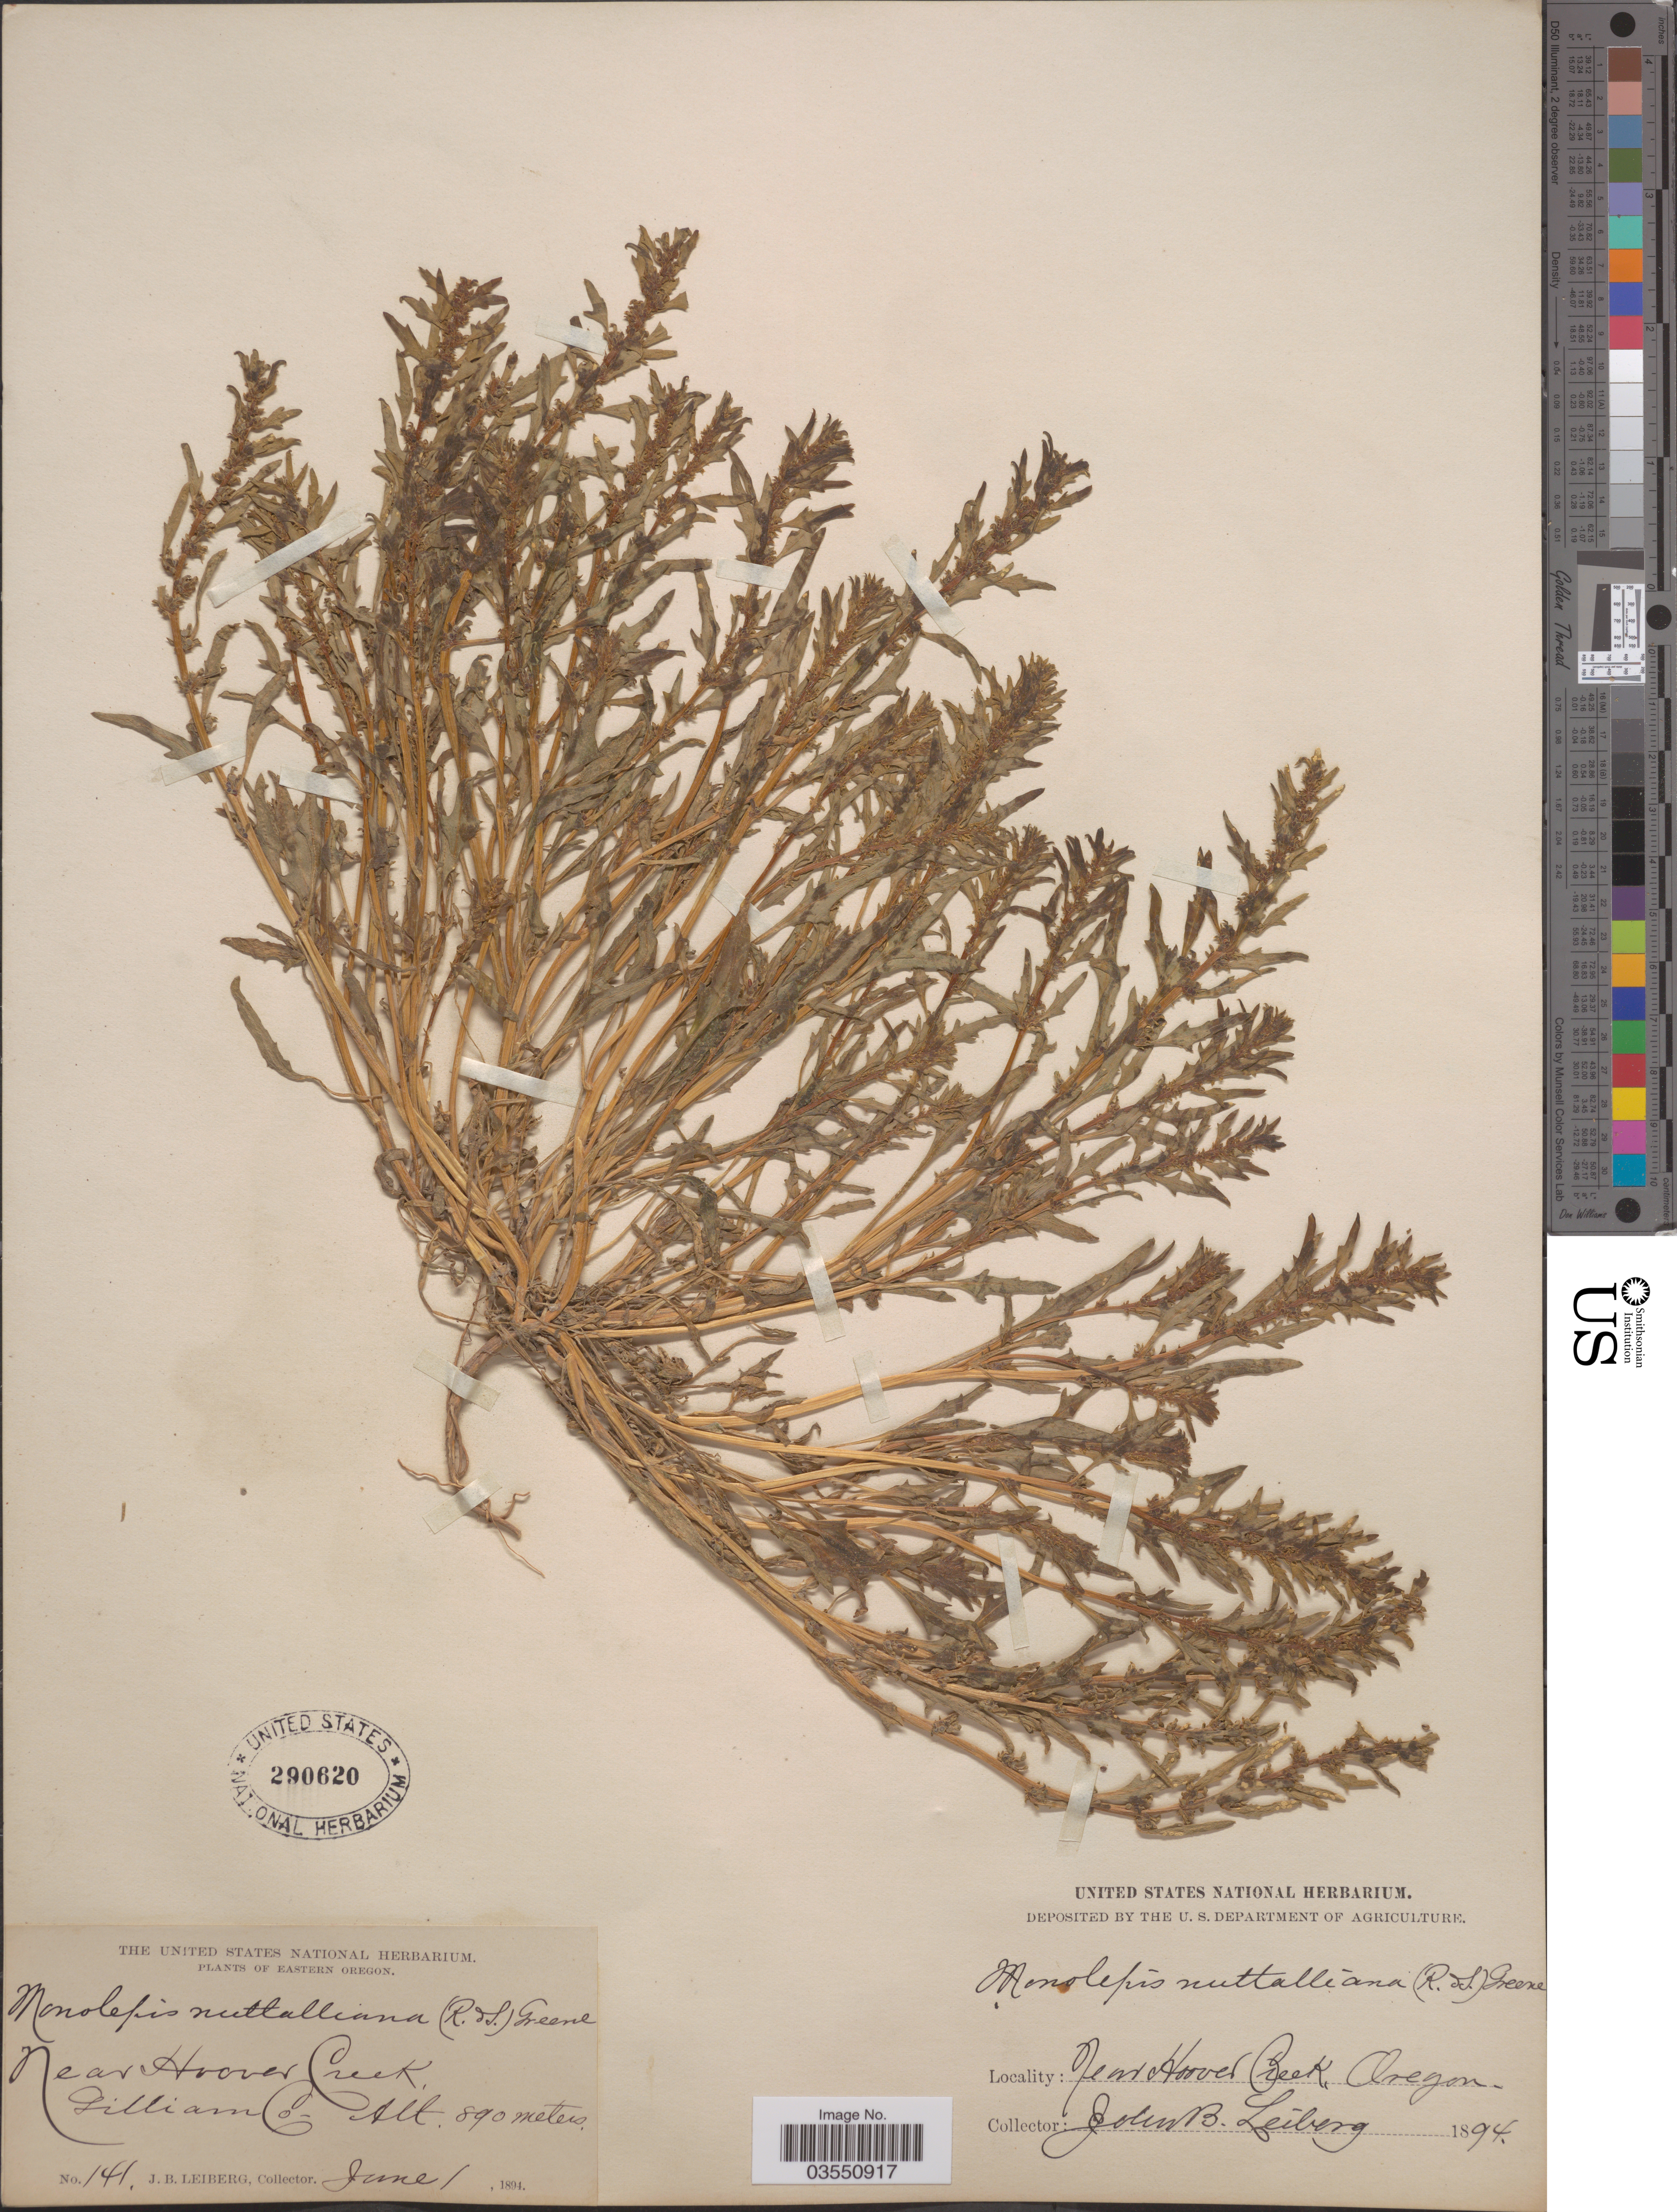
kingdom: Plantae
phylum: Tracheophyta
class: Magnoliopsida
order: Caryophyllales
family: Amaranthaceae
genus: Blitum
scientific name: Blitum nuttallianum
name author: Schult.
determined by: U.S. National Herbarium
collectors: J. B. Leiberg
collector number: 141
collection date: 1894-06-01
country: United States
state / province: Oregon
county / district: Gilliam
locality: Eastern Oregon. Near Hoover Creek. Gilliam Co.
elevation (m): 890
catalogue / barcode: US 290620